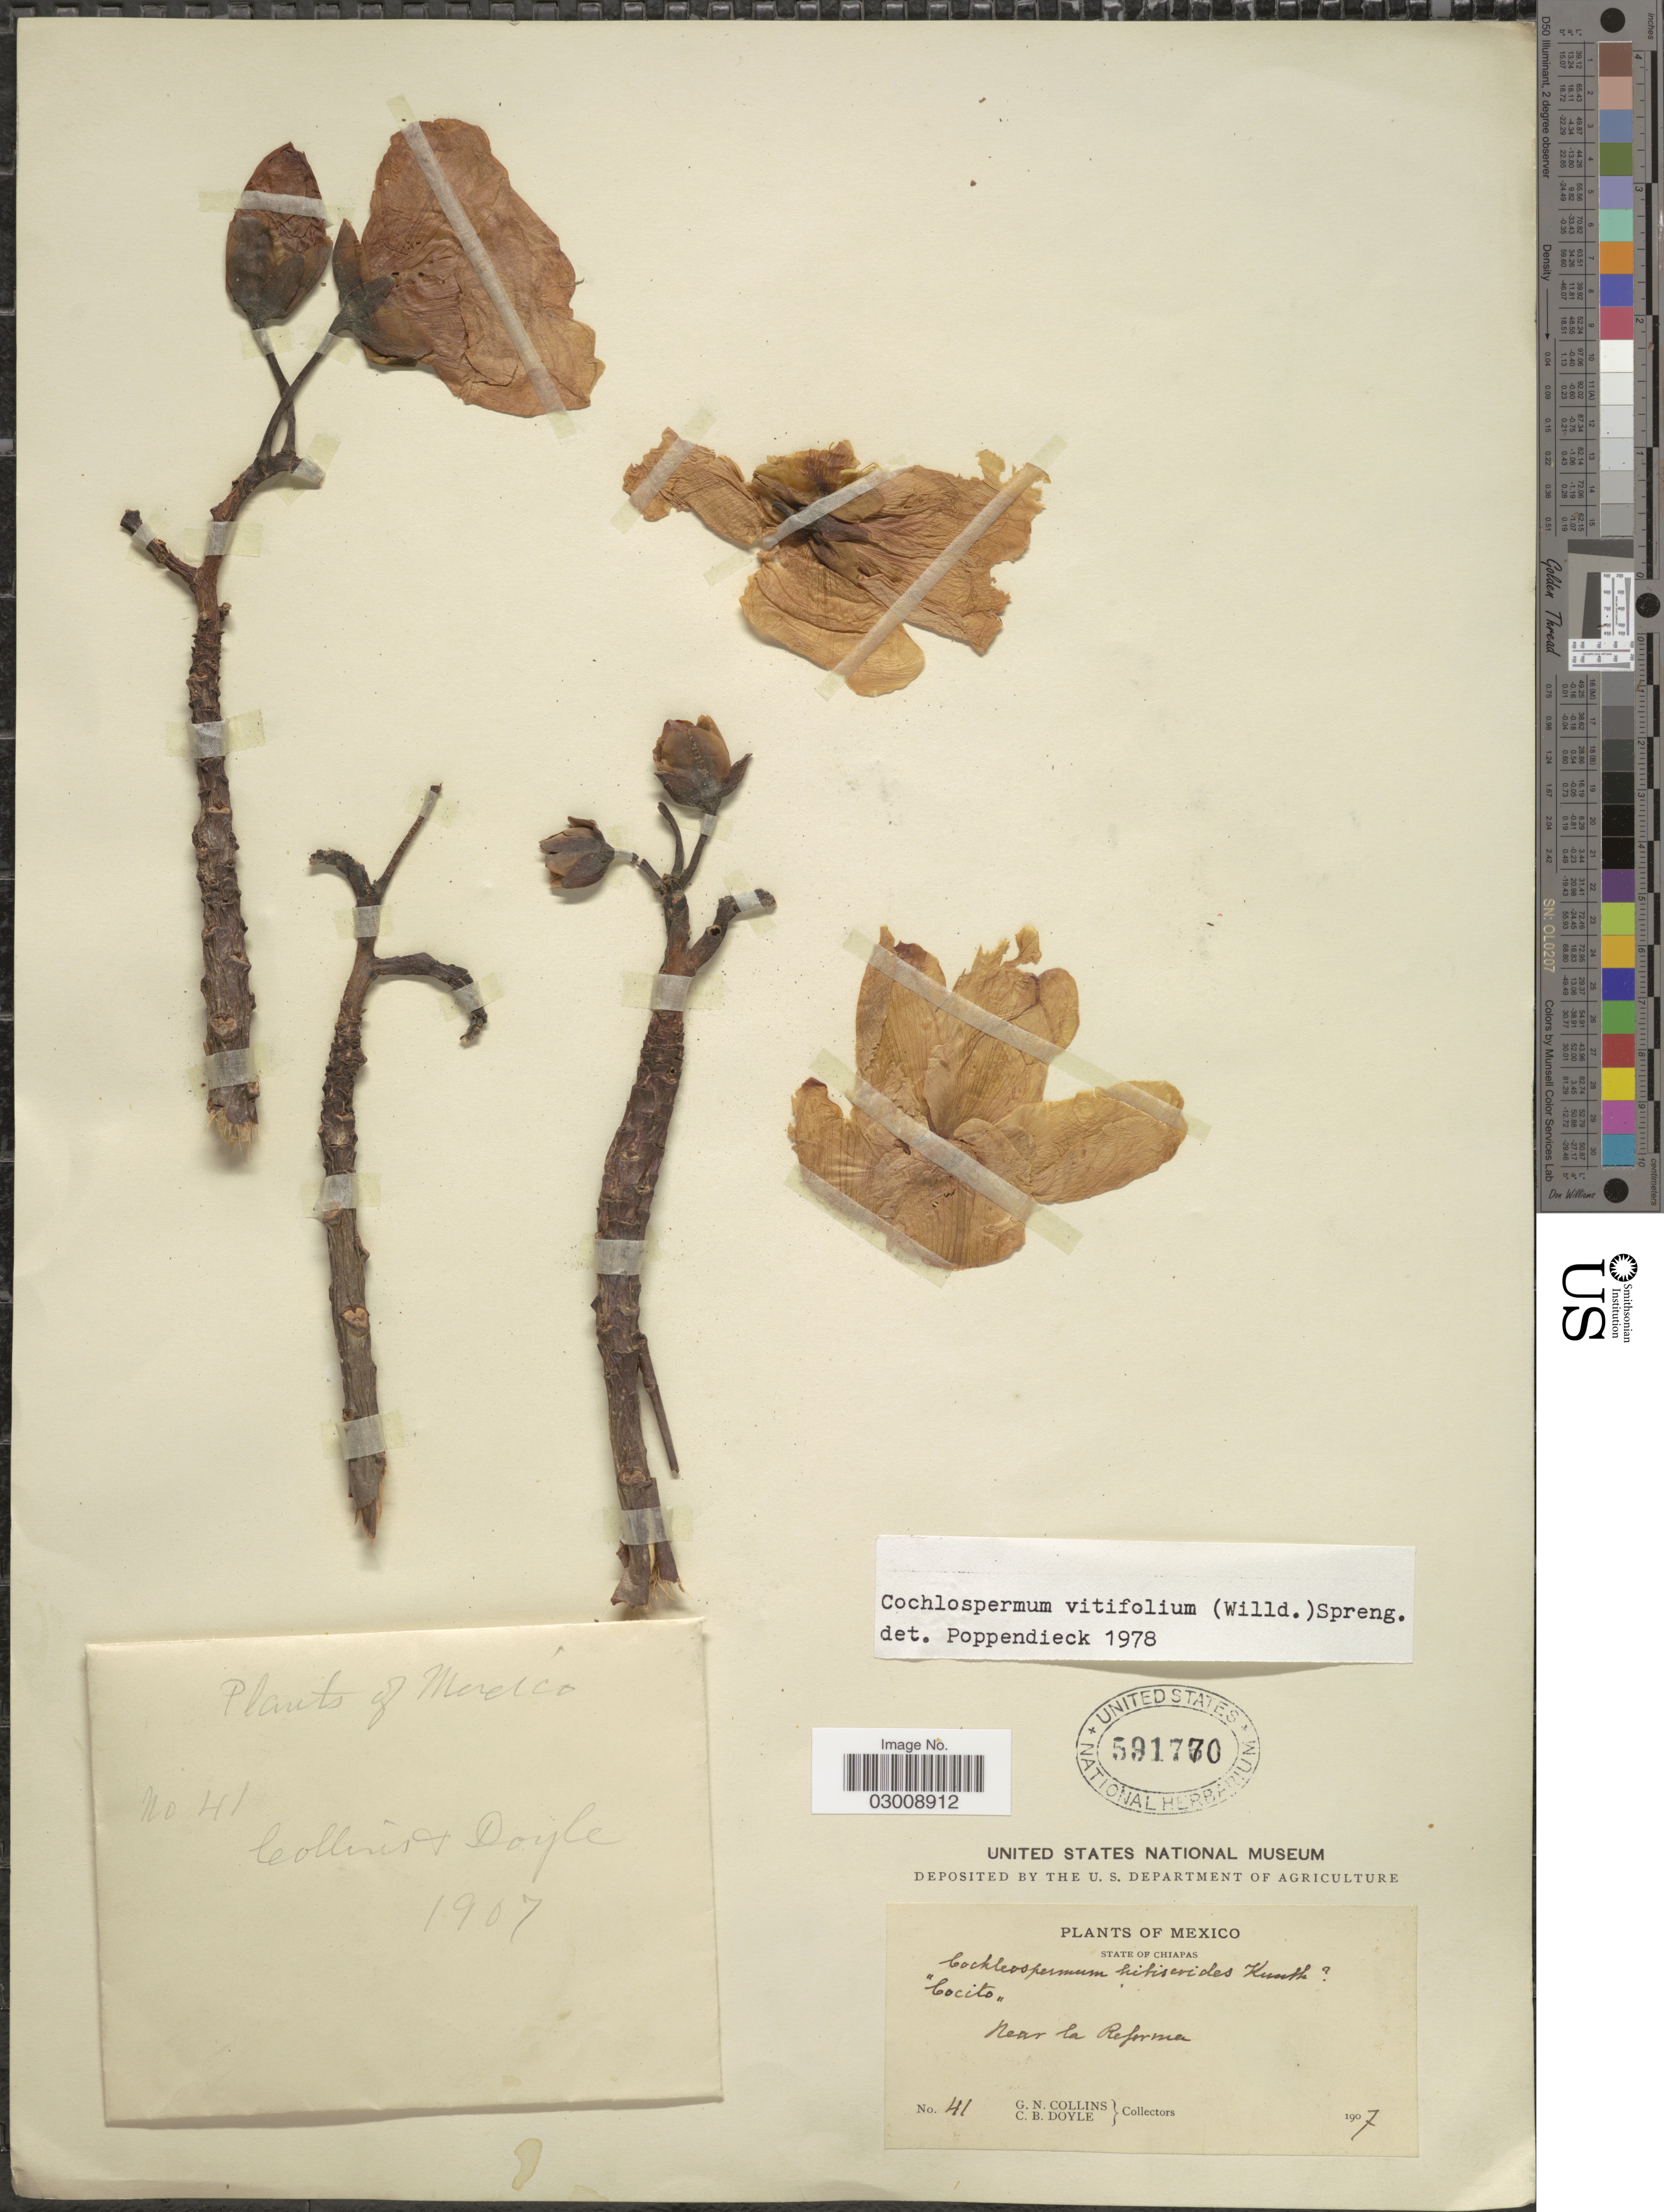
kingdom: Plantae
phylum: Tracheophyta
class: Magnoliopsida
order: Malvales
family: Cochlospermaceae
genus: Cochlospermum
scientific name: Cochlospermum vitifolium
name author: (Willd.) Spreng.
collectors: G. Collins & C. Doyle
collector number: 41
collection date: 1907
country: Mexico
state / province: Chiapas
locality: State of Chiapas. Near la Reforma.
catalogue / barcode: US 591770